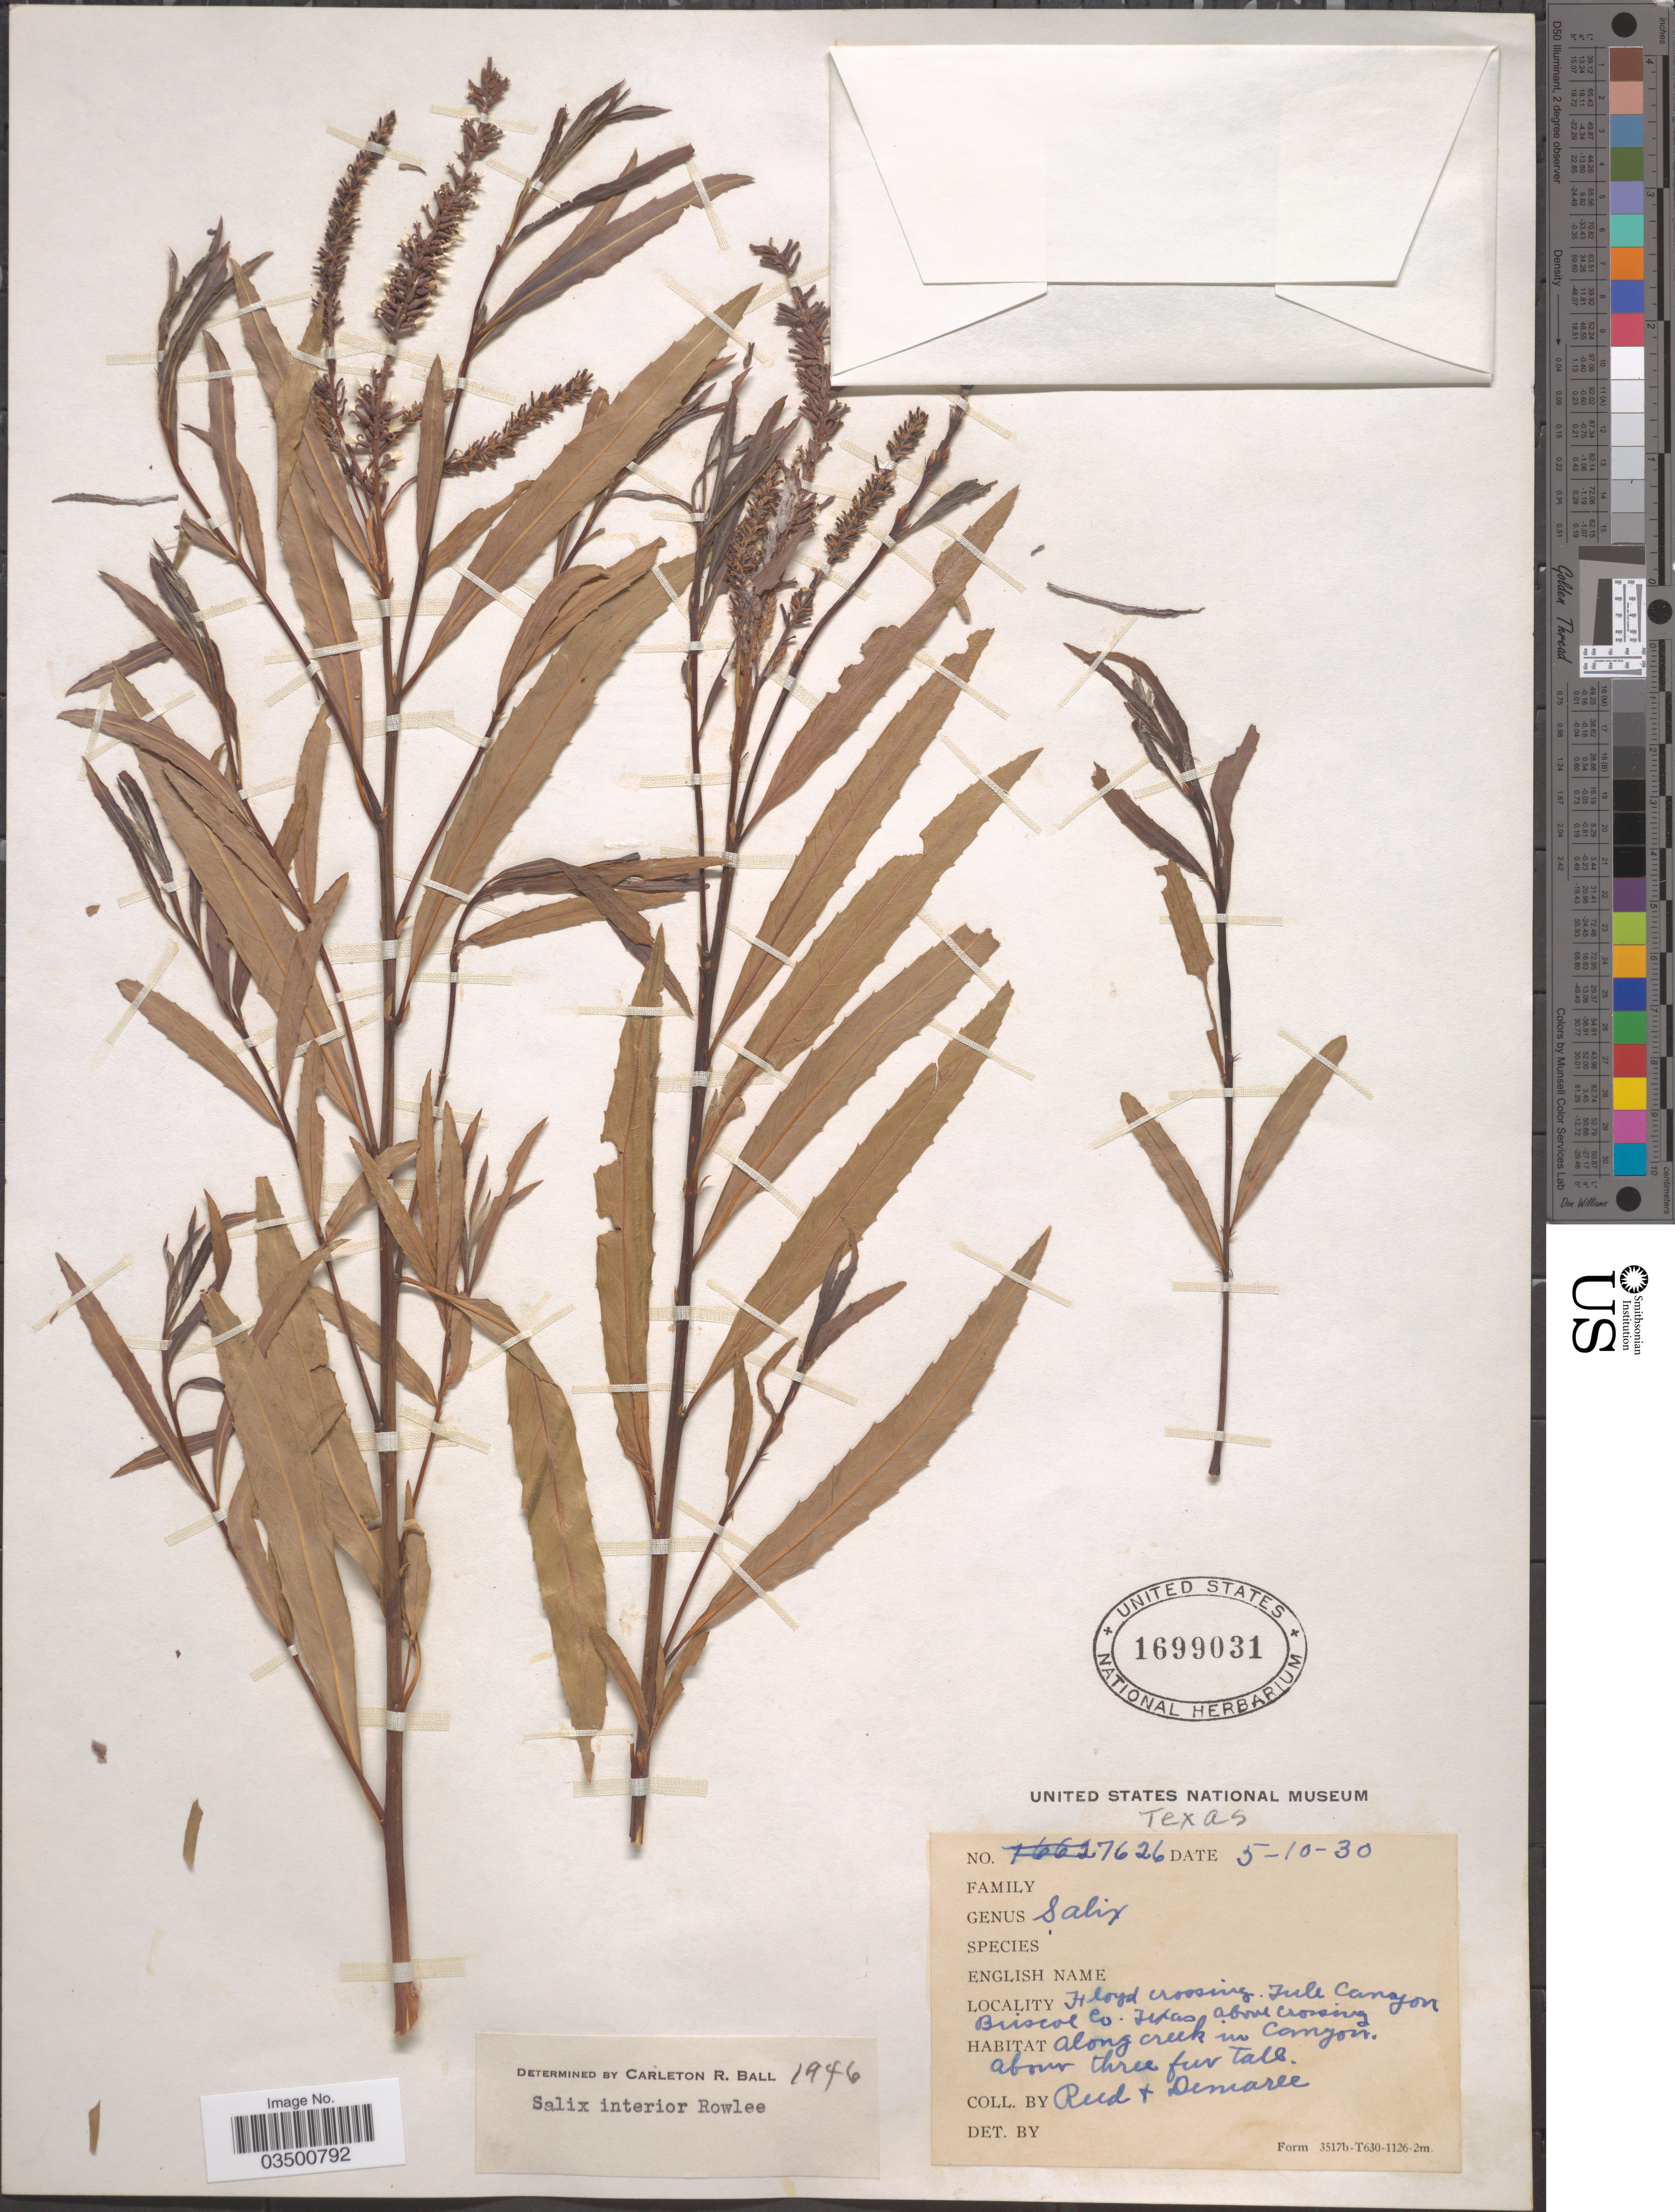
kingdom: Plantae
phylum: Tracheophyta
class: Magnoliopsida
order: Malpighiales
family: Salicaceae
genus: Salix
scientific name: Salix interior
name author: Rowlee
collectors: -. Reed & -. Demaree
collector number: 7626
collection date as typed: Transcribed d/m/y: 10/5/30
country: United States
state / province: Texas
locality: Floyd crossing. Tule Canyon Briscol Co. Above crossing along creek in Canyon about three feet tall.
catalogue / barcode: US 1699031